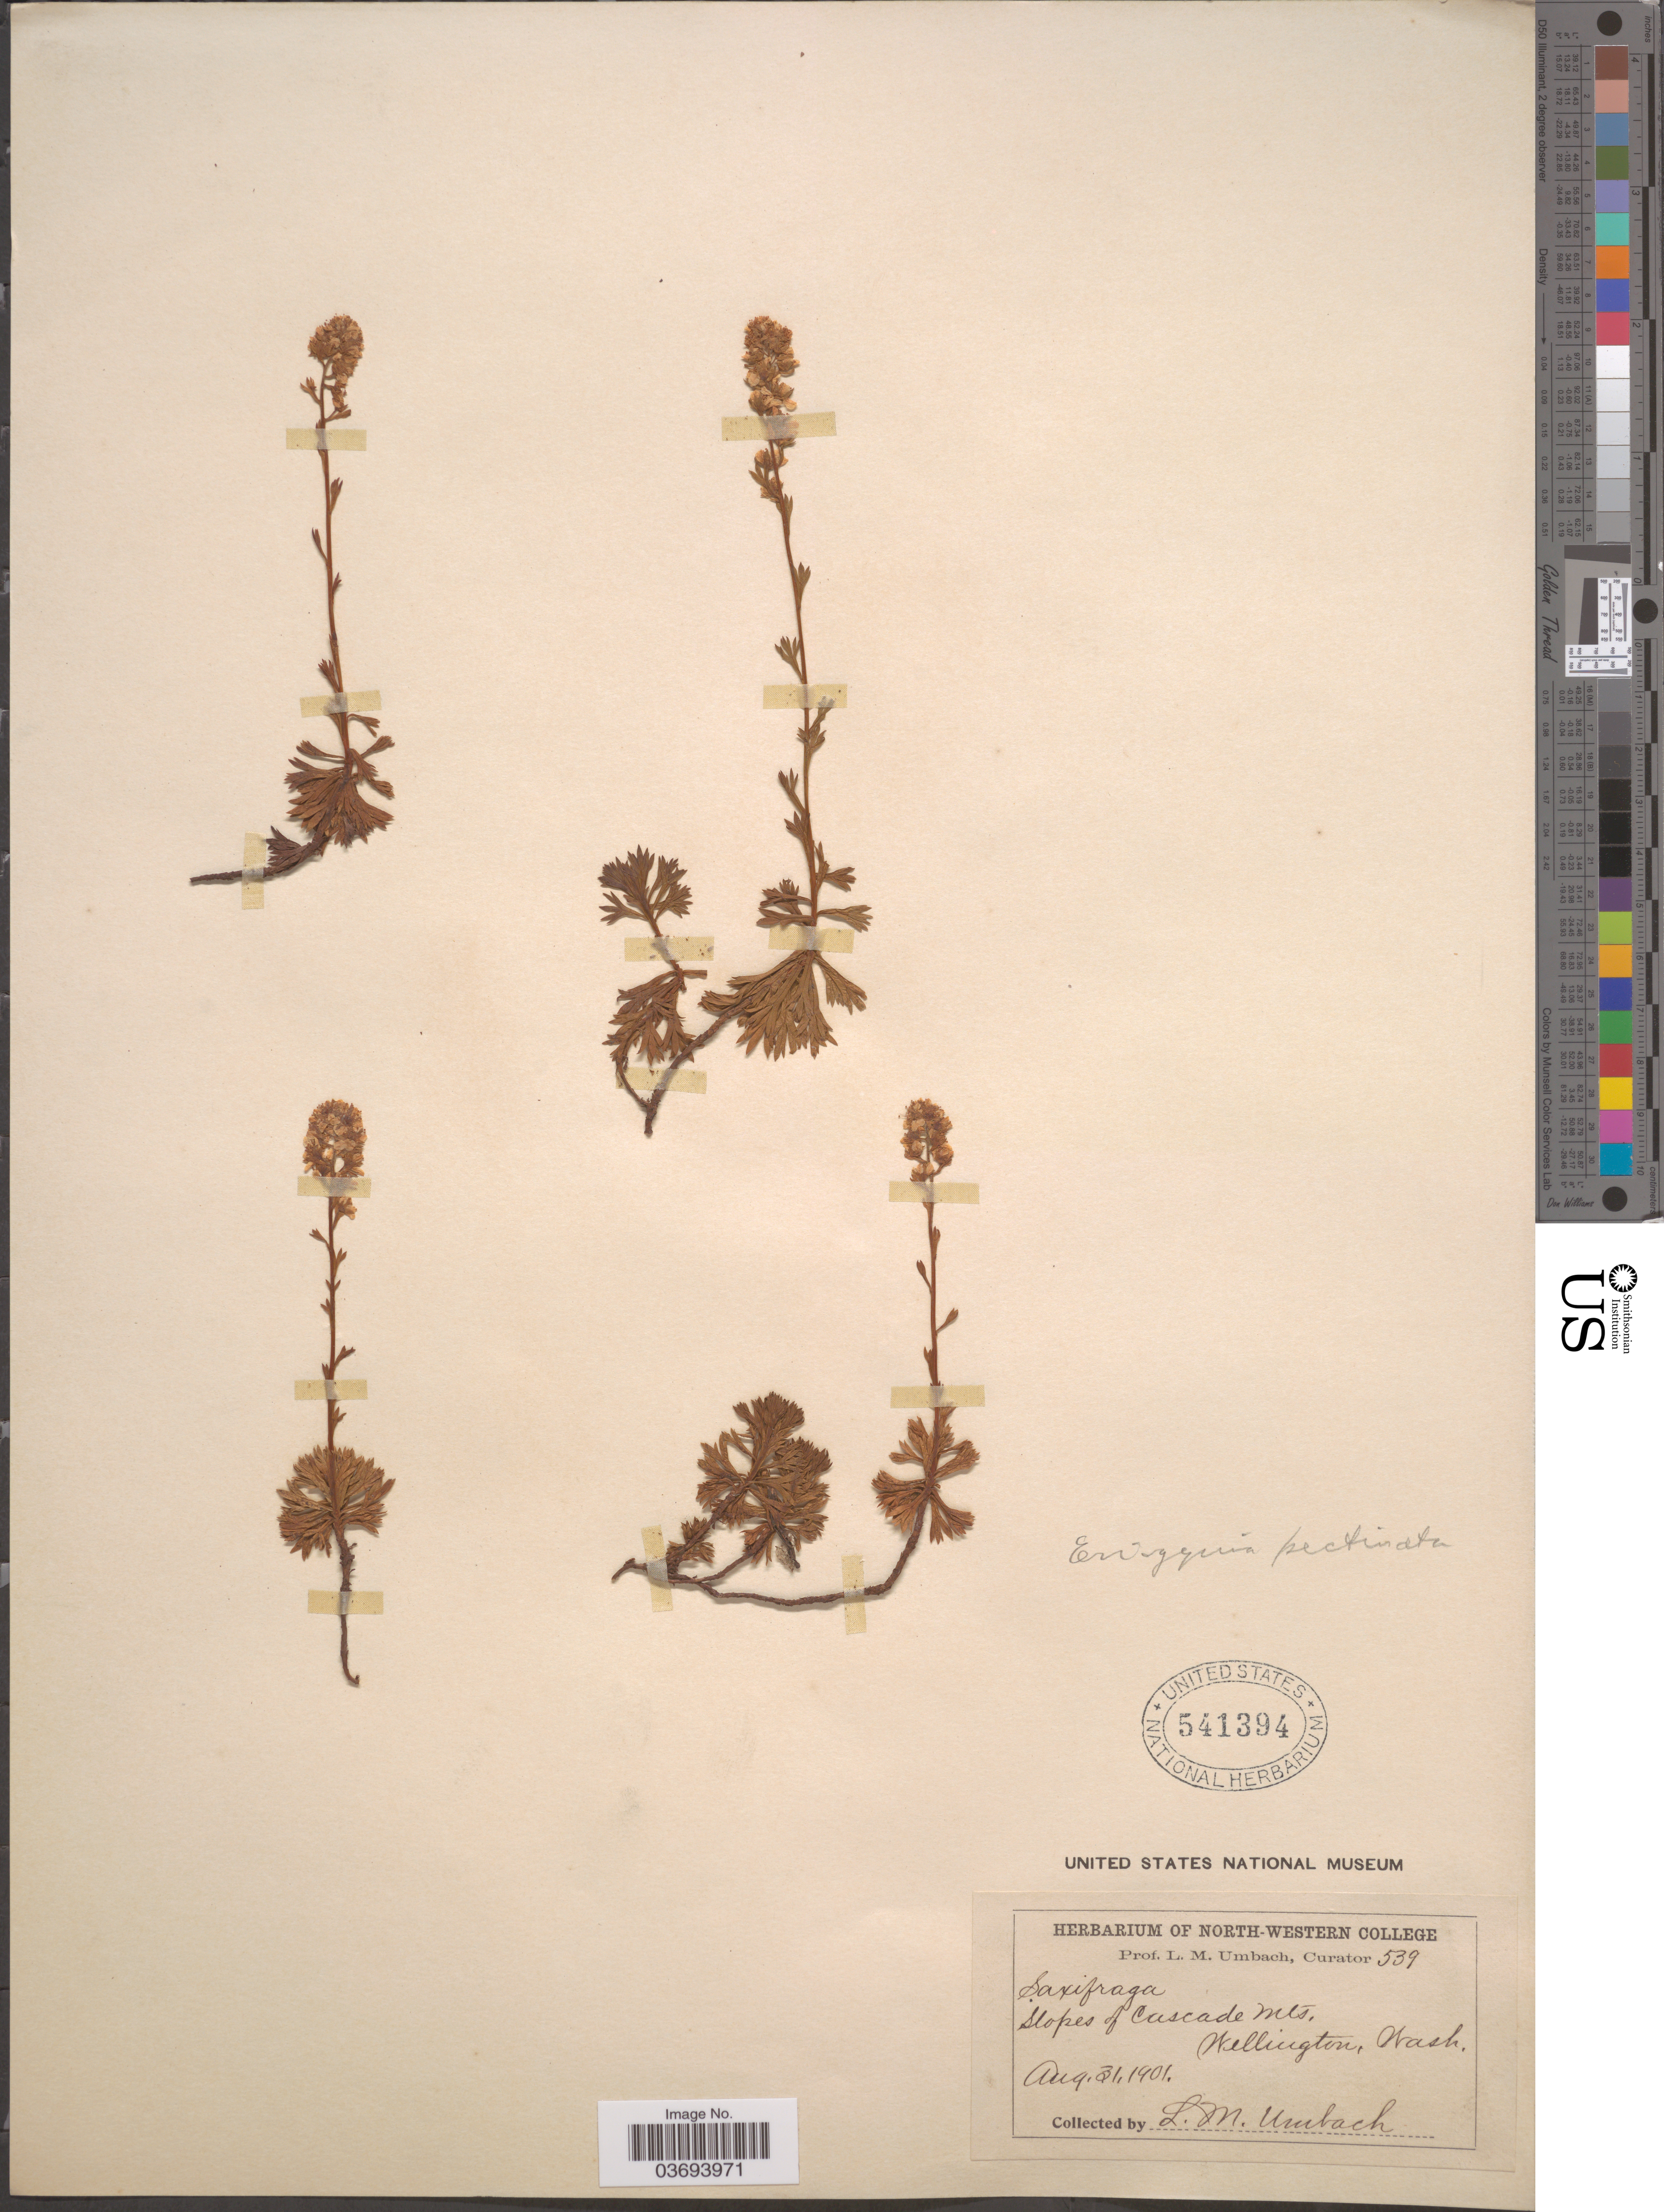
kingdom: Plantae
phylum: Tracheophyta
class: Magnoliopsida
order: Rosales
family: Rosaceae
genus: Luetkea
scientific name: Luetkea pectinata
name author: (Pursh) Kuntze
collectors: L. M. Umbach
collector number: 539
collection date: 1901-08-31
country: United States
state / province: Washington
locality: Slopes of Cascade Mts. Wellington.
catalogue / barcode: US 541394